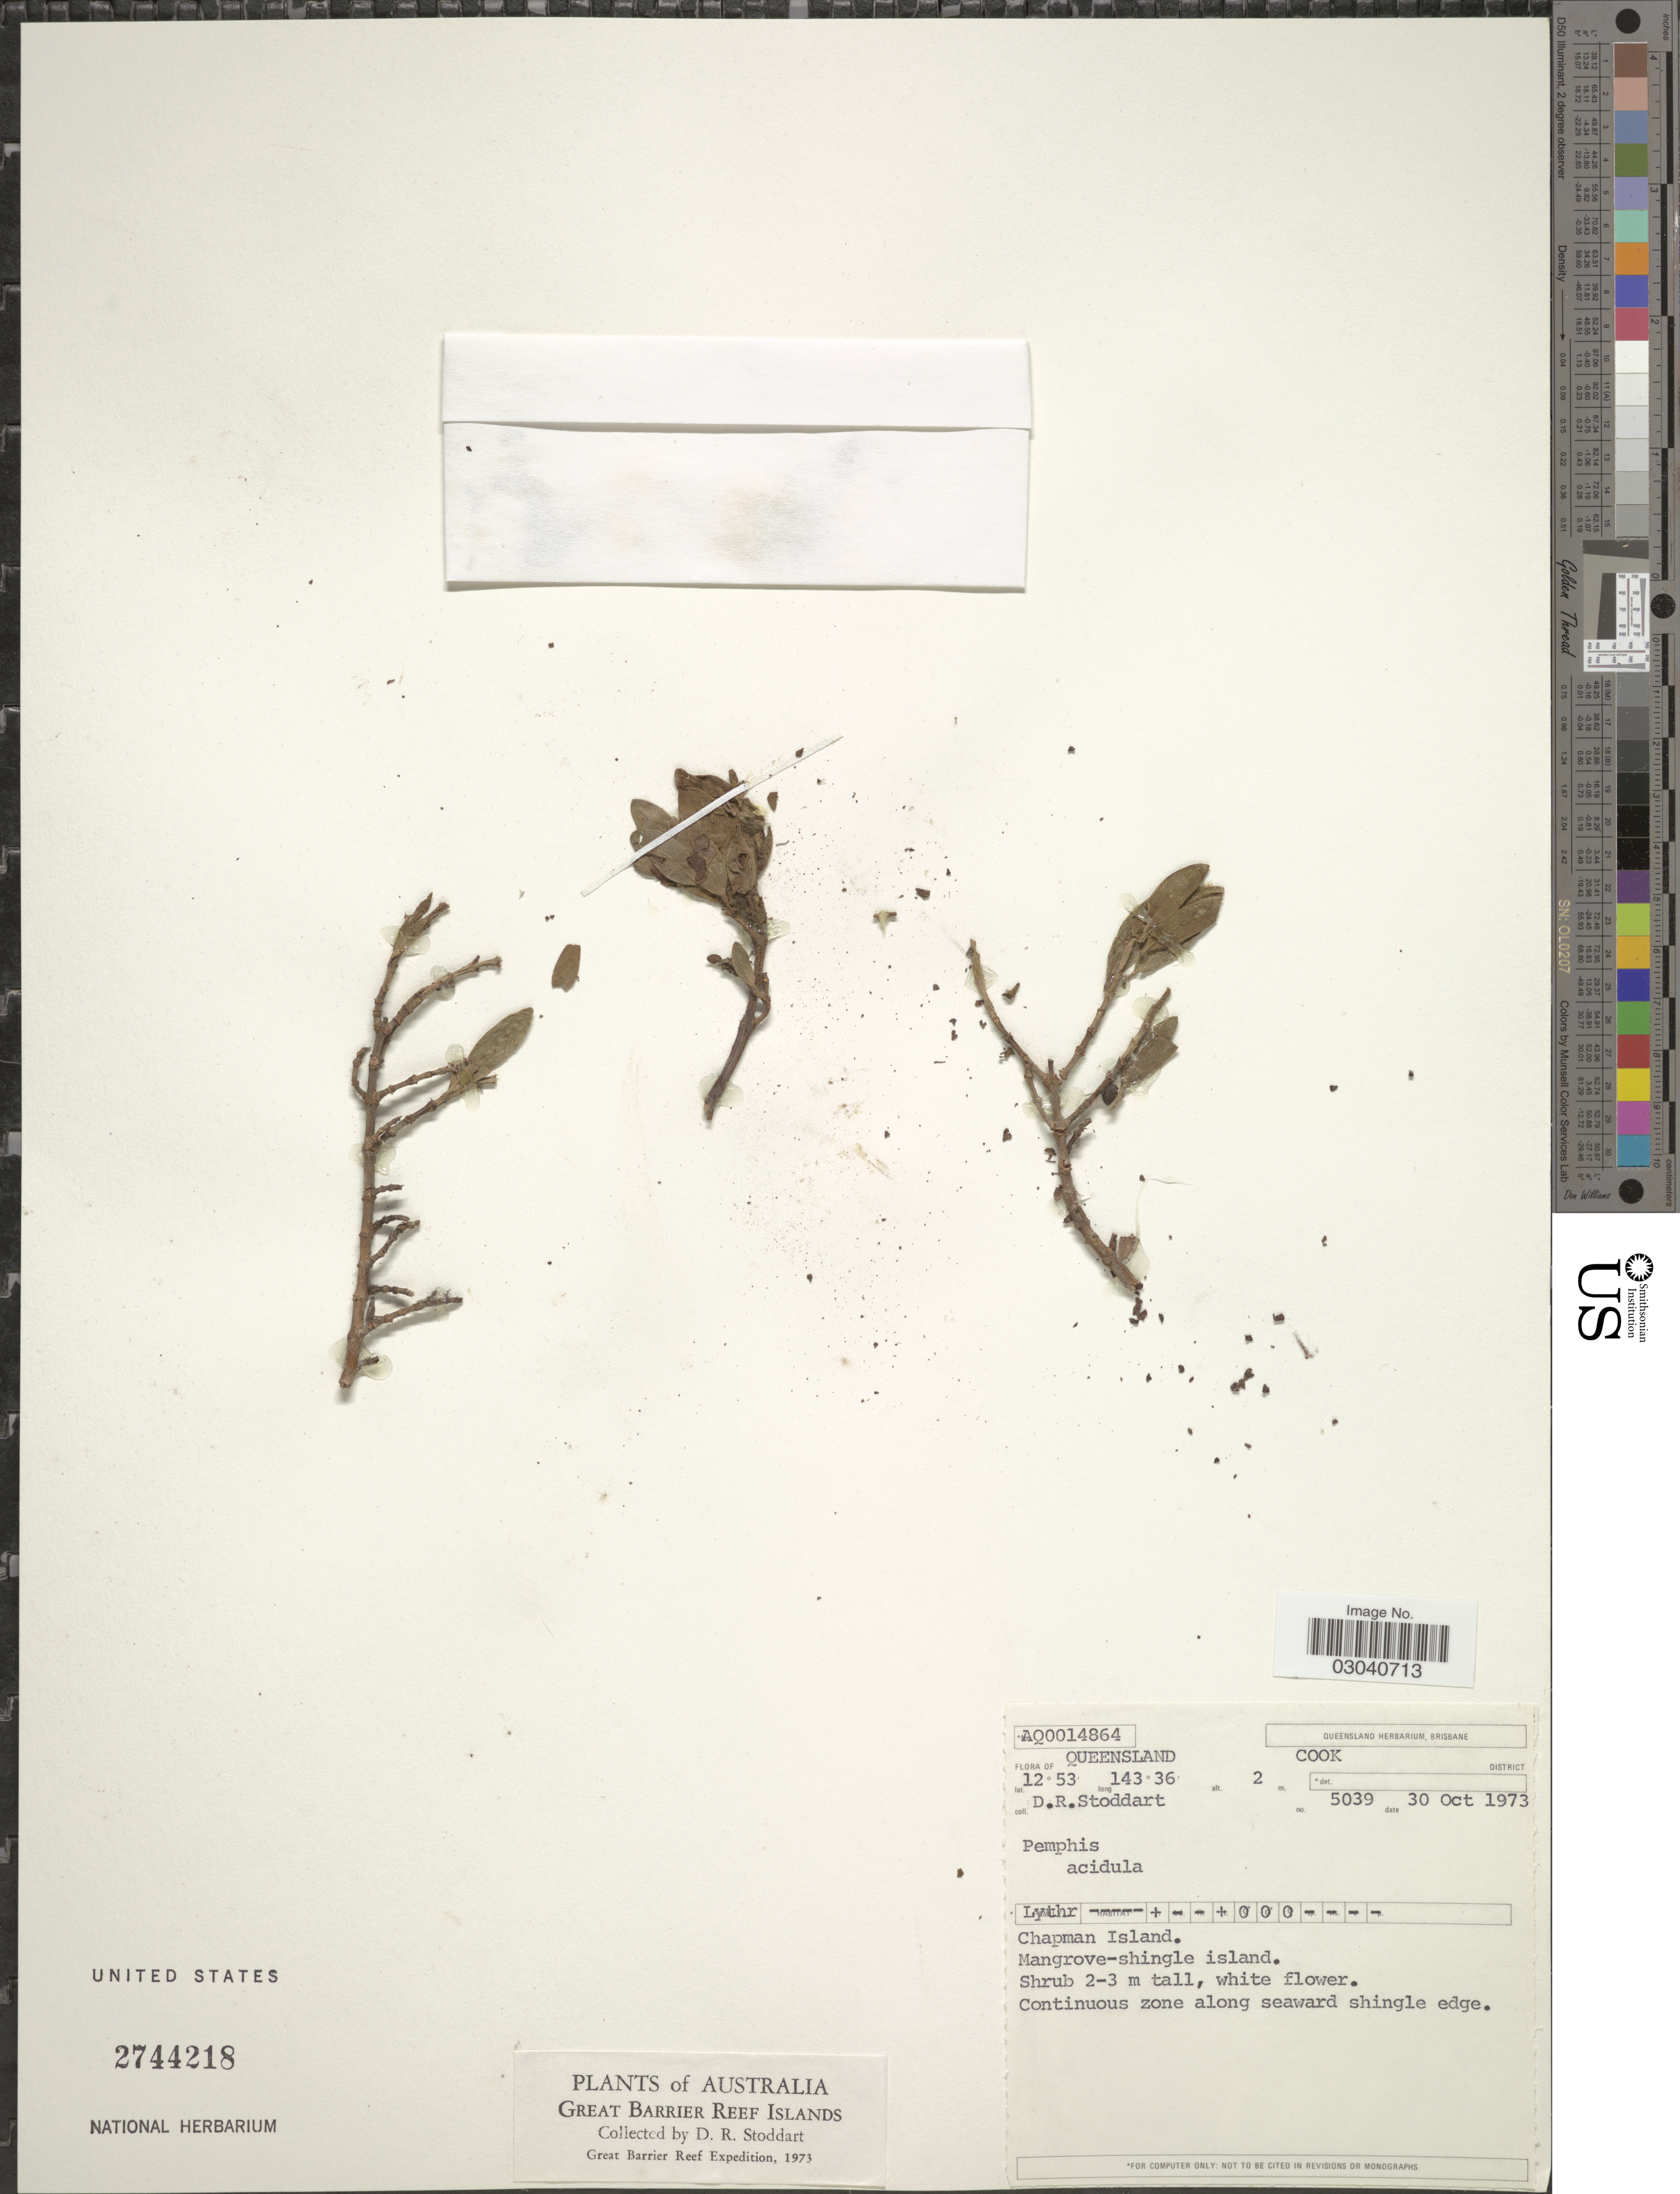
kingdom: Plantae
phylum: Tracheophyta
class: Magnoliopsida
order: Myrtales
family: Lythraceae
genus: Pemphis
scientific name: Pemphis acidula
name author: J.R. Forst. & G. Forst.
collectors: D. R. Stoddart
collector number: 5039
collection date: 1973-10-30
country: Australia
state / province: Queensland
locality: Great Barrier Reef Islands. Cook District. Chapman Island. Mangrove-shingle island.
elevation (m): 2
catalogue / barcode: US 2744218